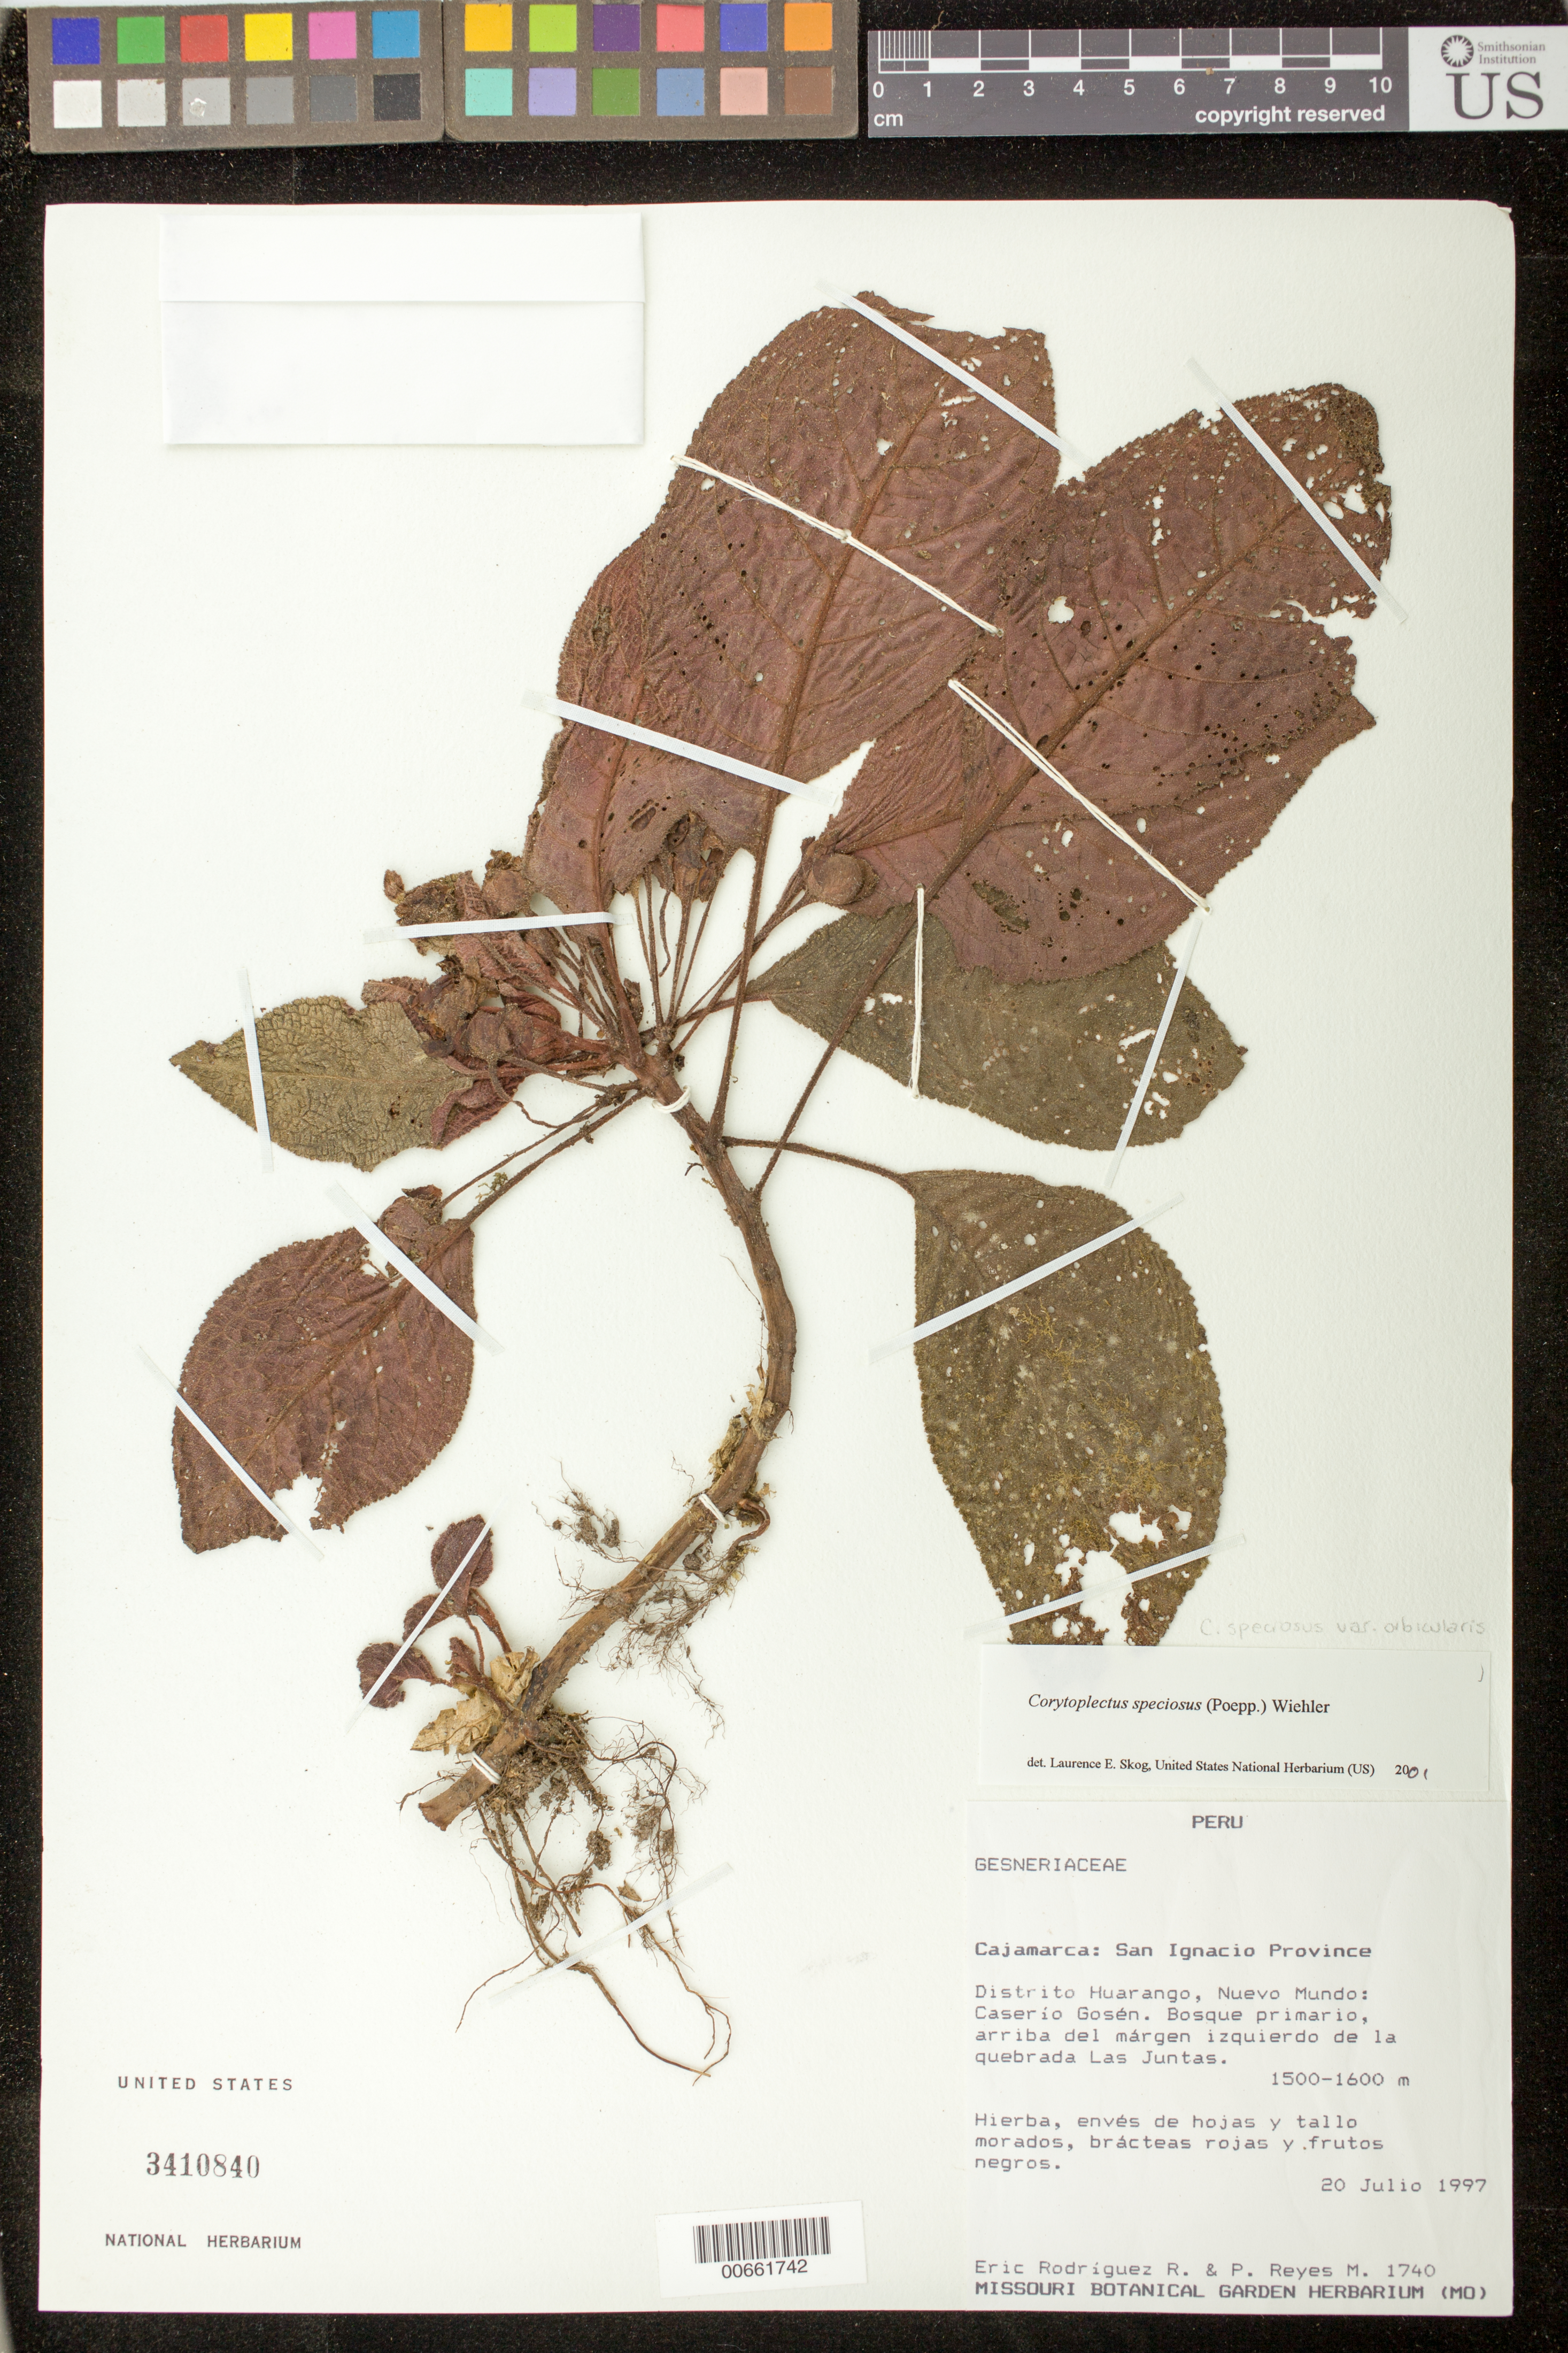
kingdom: Plantae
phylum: Tracheophyta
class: Magnoliopsida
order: Lamiales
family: Gesneriaceae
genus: Corytoplectus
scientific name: Corytoplectus speciosus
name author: (Poepp.) Wiehler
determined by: Skog, Laurence E.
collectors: E. Rodriguez & P. Reyes M.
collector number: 1740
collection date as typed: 20 Jul 1997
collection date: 1997-07-20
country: Peru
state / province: Cajamarca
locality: Prov. San Ignacio, Distrito Huarango, Nuevo Mundo: Caserío Gosén, arriba del márgen izquierdo de la quebrada Las Juntas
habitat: Bosque primario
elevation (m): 1500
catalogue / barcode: US 3410840